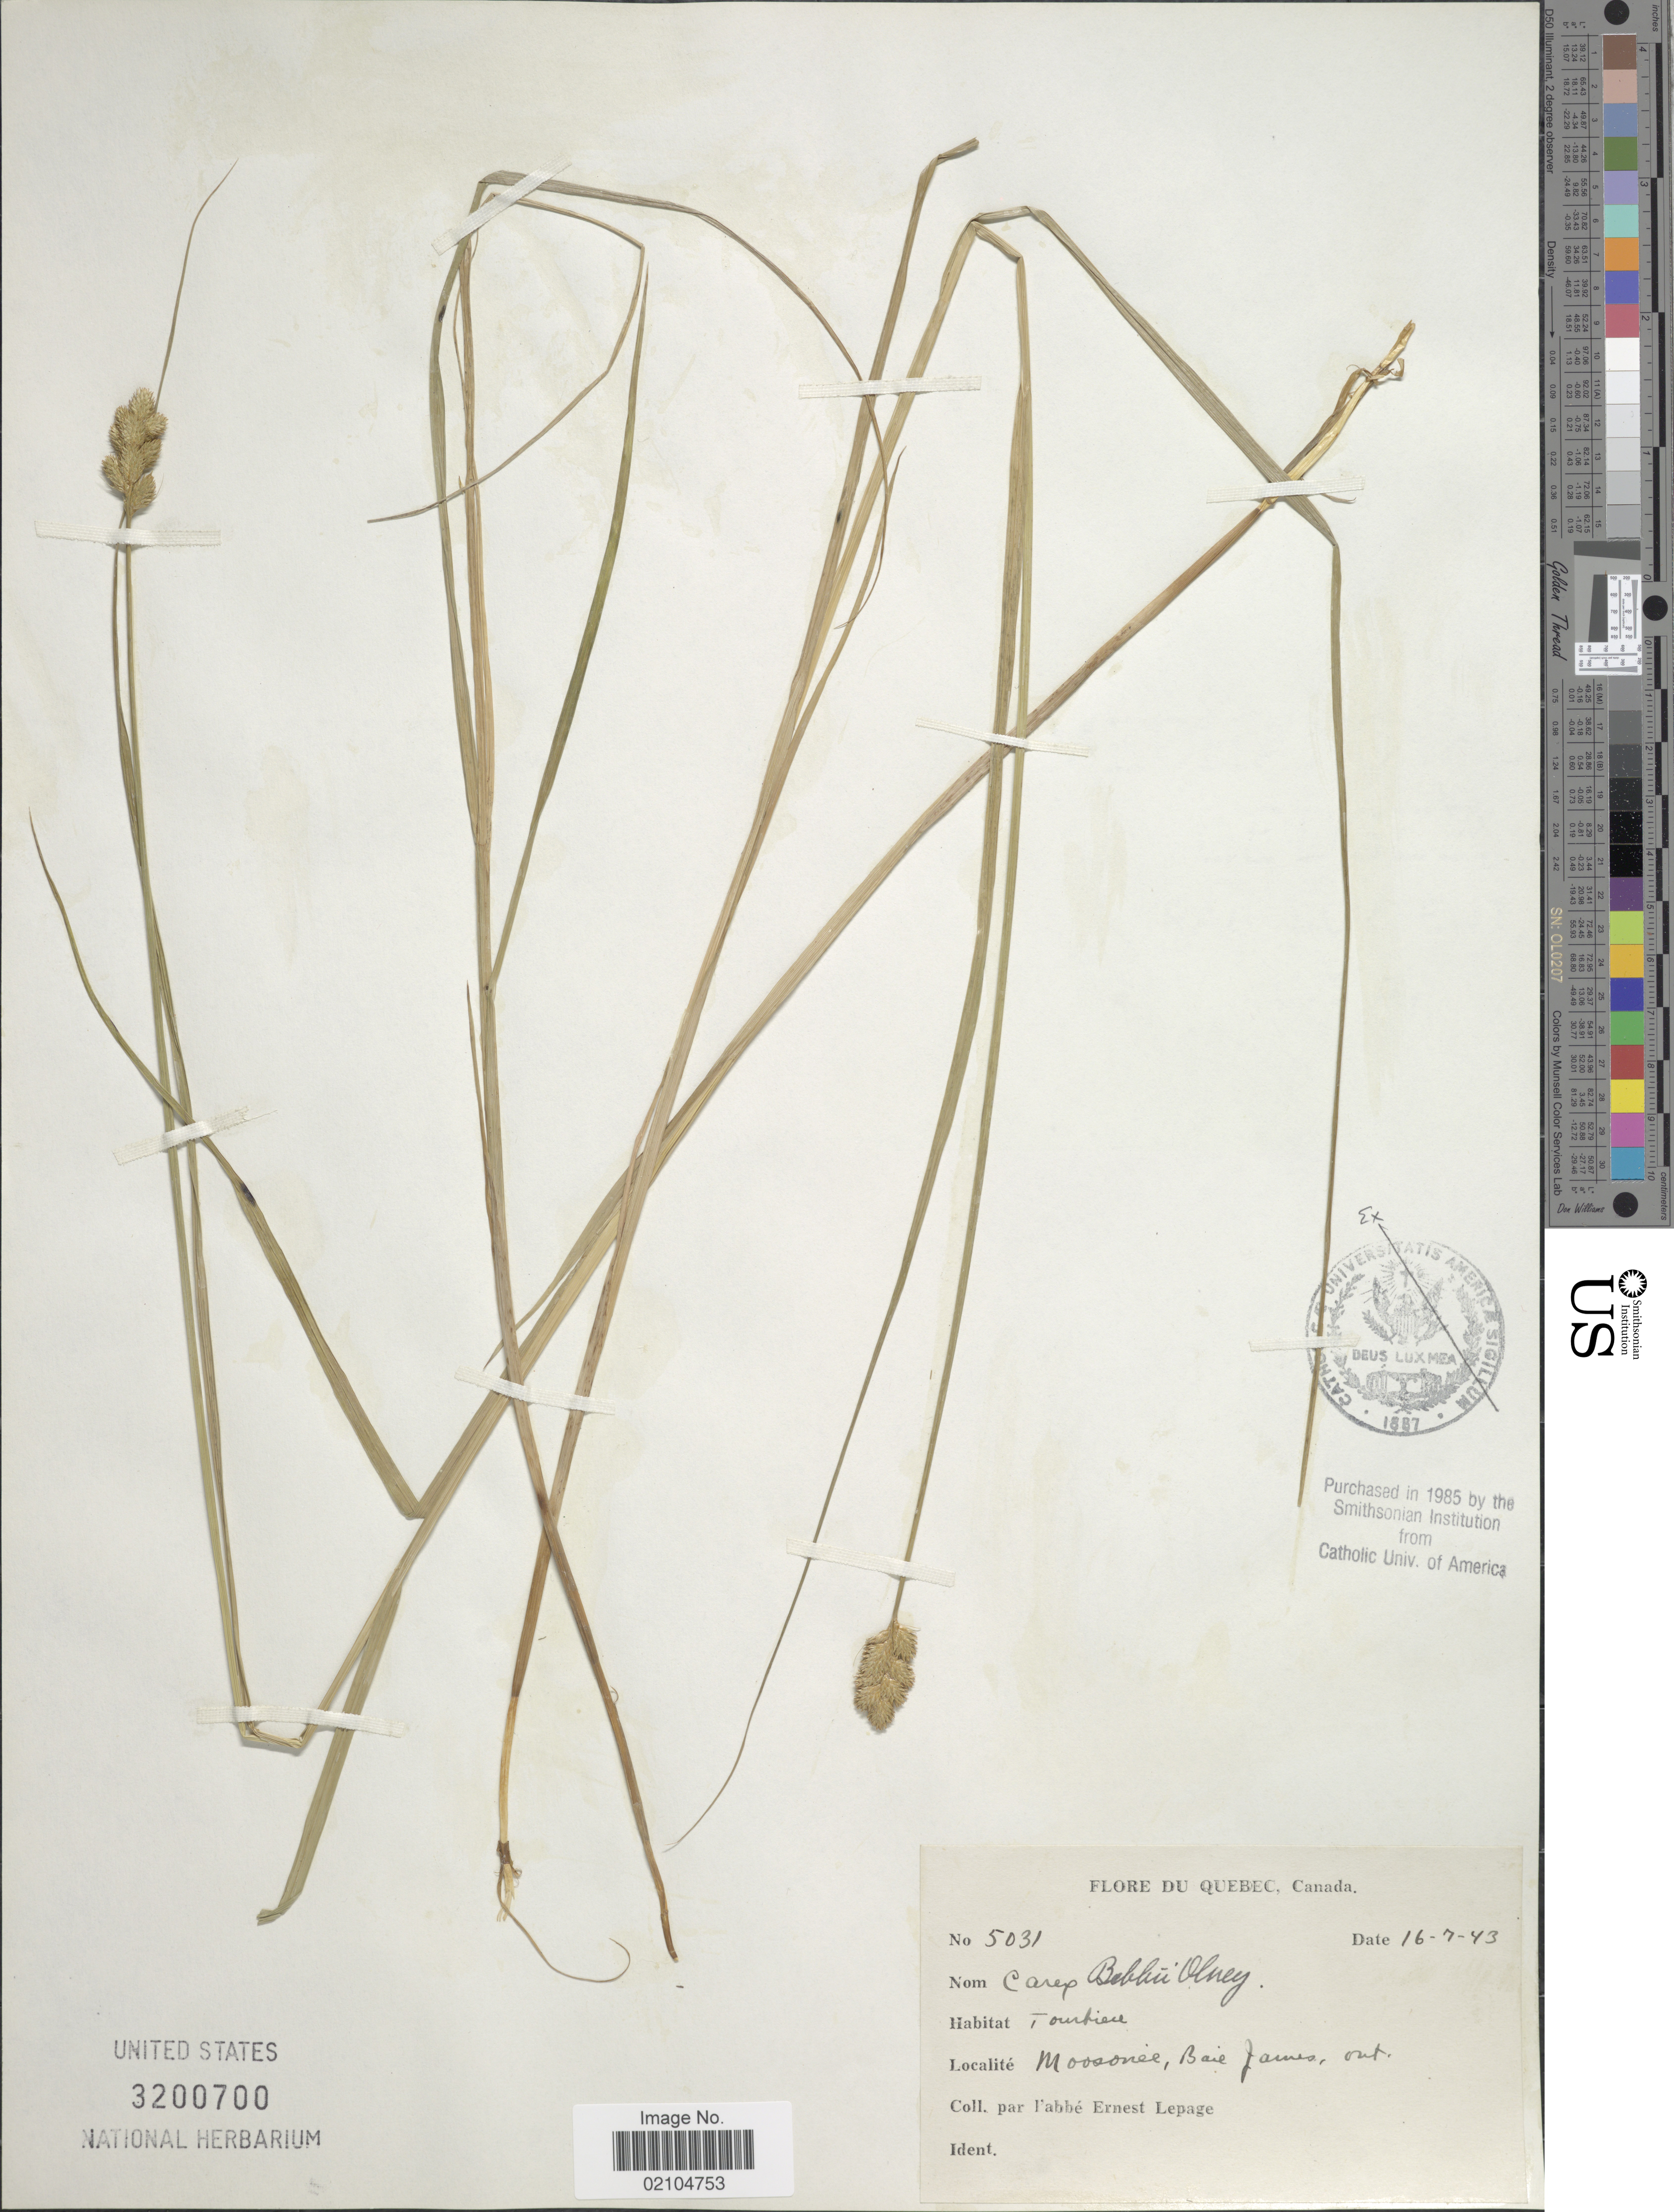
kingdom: Plantae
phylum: Tracheophyta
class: Liliopsida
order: Poales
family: Cyperaceae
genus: Carex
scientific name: Carex bebbii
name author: (L.H. Bailey) Olney ex Fernald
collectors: E. Lepage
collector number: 5031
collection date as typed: Transcribed d/m/y: 16/7/43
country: Canada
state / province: Quebec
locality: Moosonee, Baie James, Ont.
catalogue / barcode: US 3200700